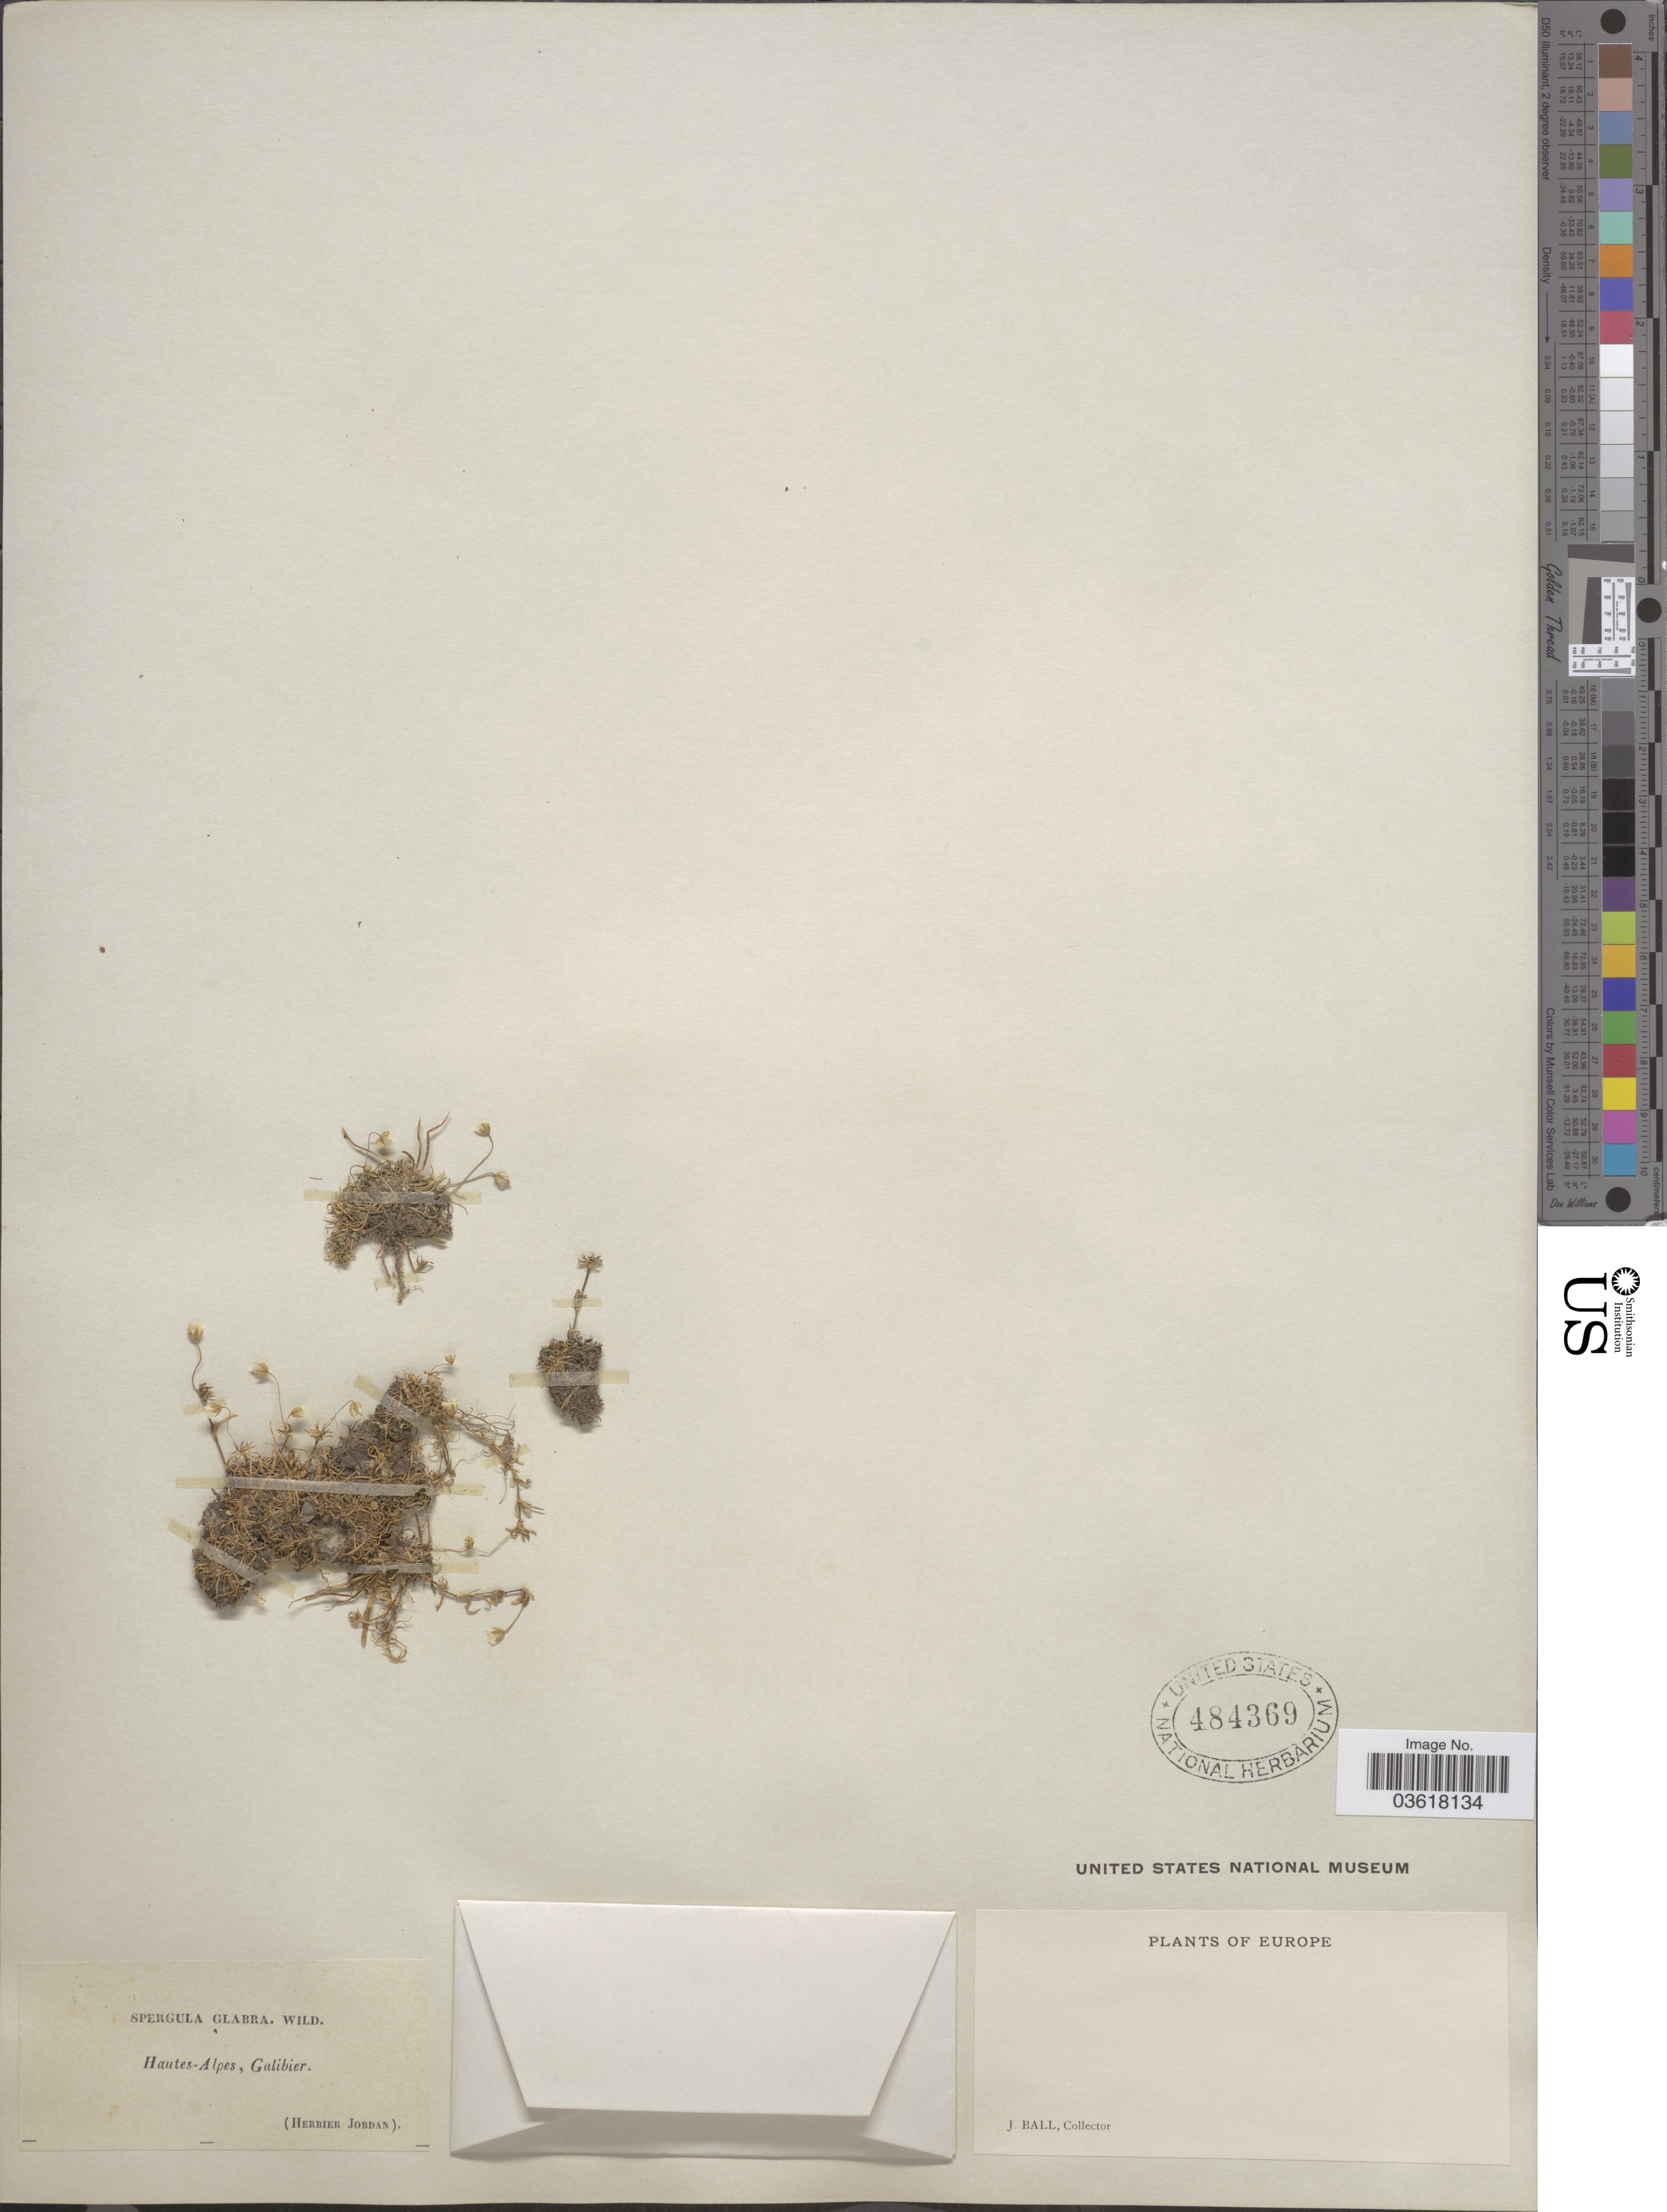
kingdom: Plantae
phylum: Tracheophyta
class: Magnoliopsida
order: Caryophyllales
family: Caryophyllaceae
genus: Spergula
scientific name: Spergula glabra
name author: Willd.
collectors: J. Ball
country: France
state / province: Provence-Alpes-Côte d'Azur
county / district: Hautes-Alpes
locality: Hautes-Alpes, Galibier. Europe.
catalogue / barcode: US 484369